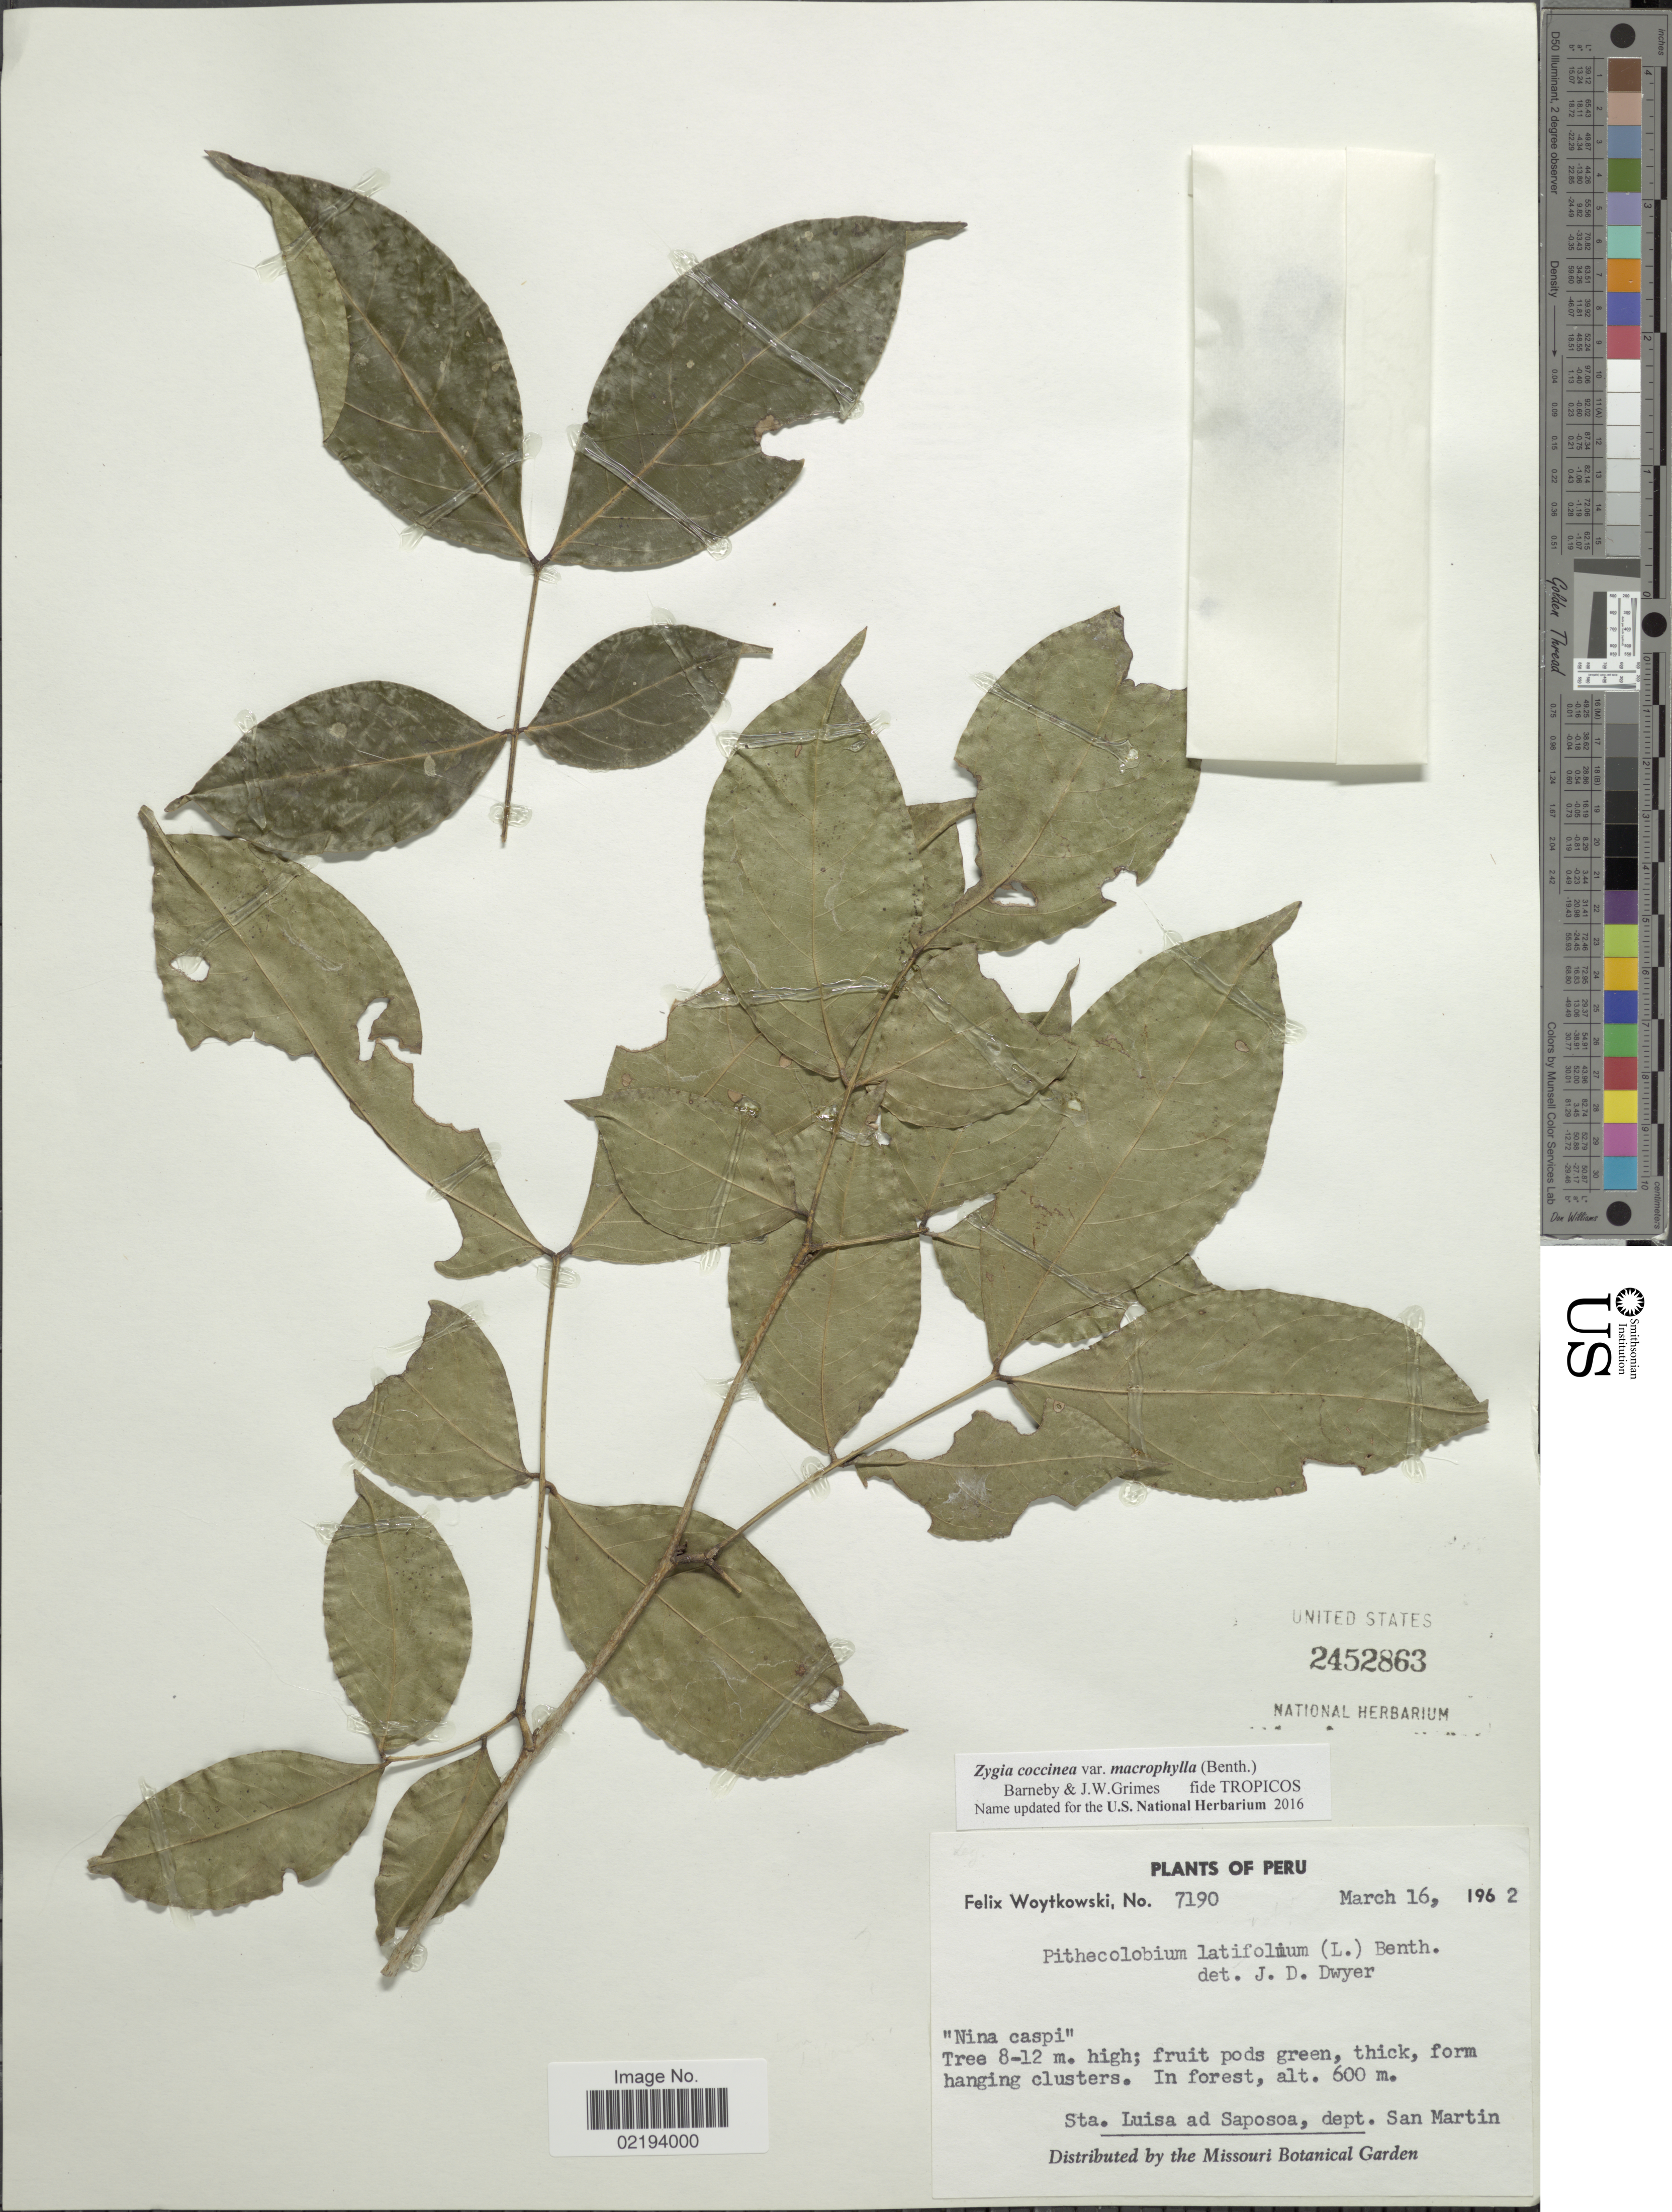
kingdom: Plantae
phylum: Tracheophyta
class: Magnoliopsida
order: Fabales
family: Fabaceae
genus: Zygia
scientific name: Zygia coccinea var. macrophylla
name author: (Benth.) Barneby & J.W. Grimes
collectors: F. Woytkowski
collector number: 7190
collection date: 1962-03-16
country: Peru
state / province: San Martín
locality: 'Nina caspi' In forest, Sta Luisa ad Saposoa, dept. San Martin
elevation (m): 600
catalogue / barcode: US 2452863